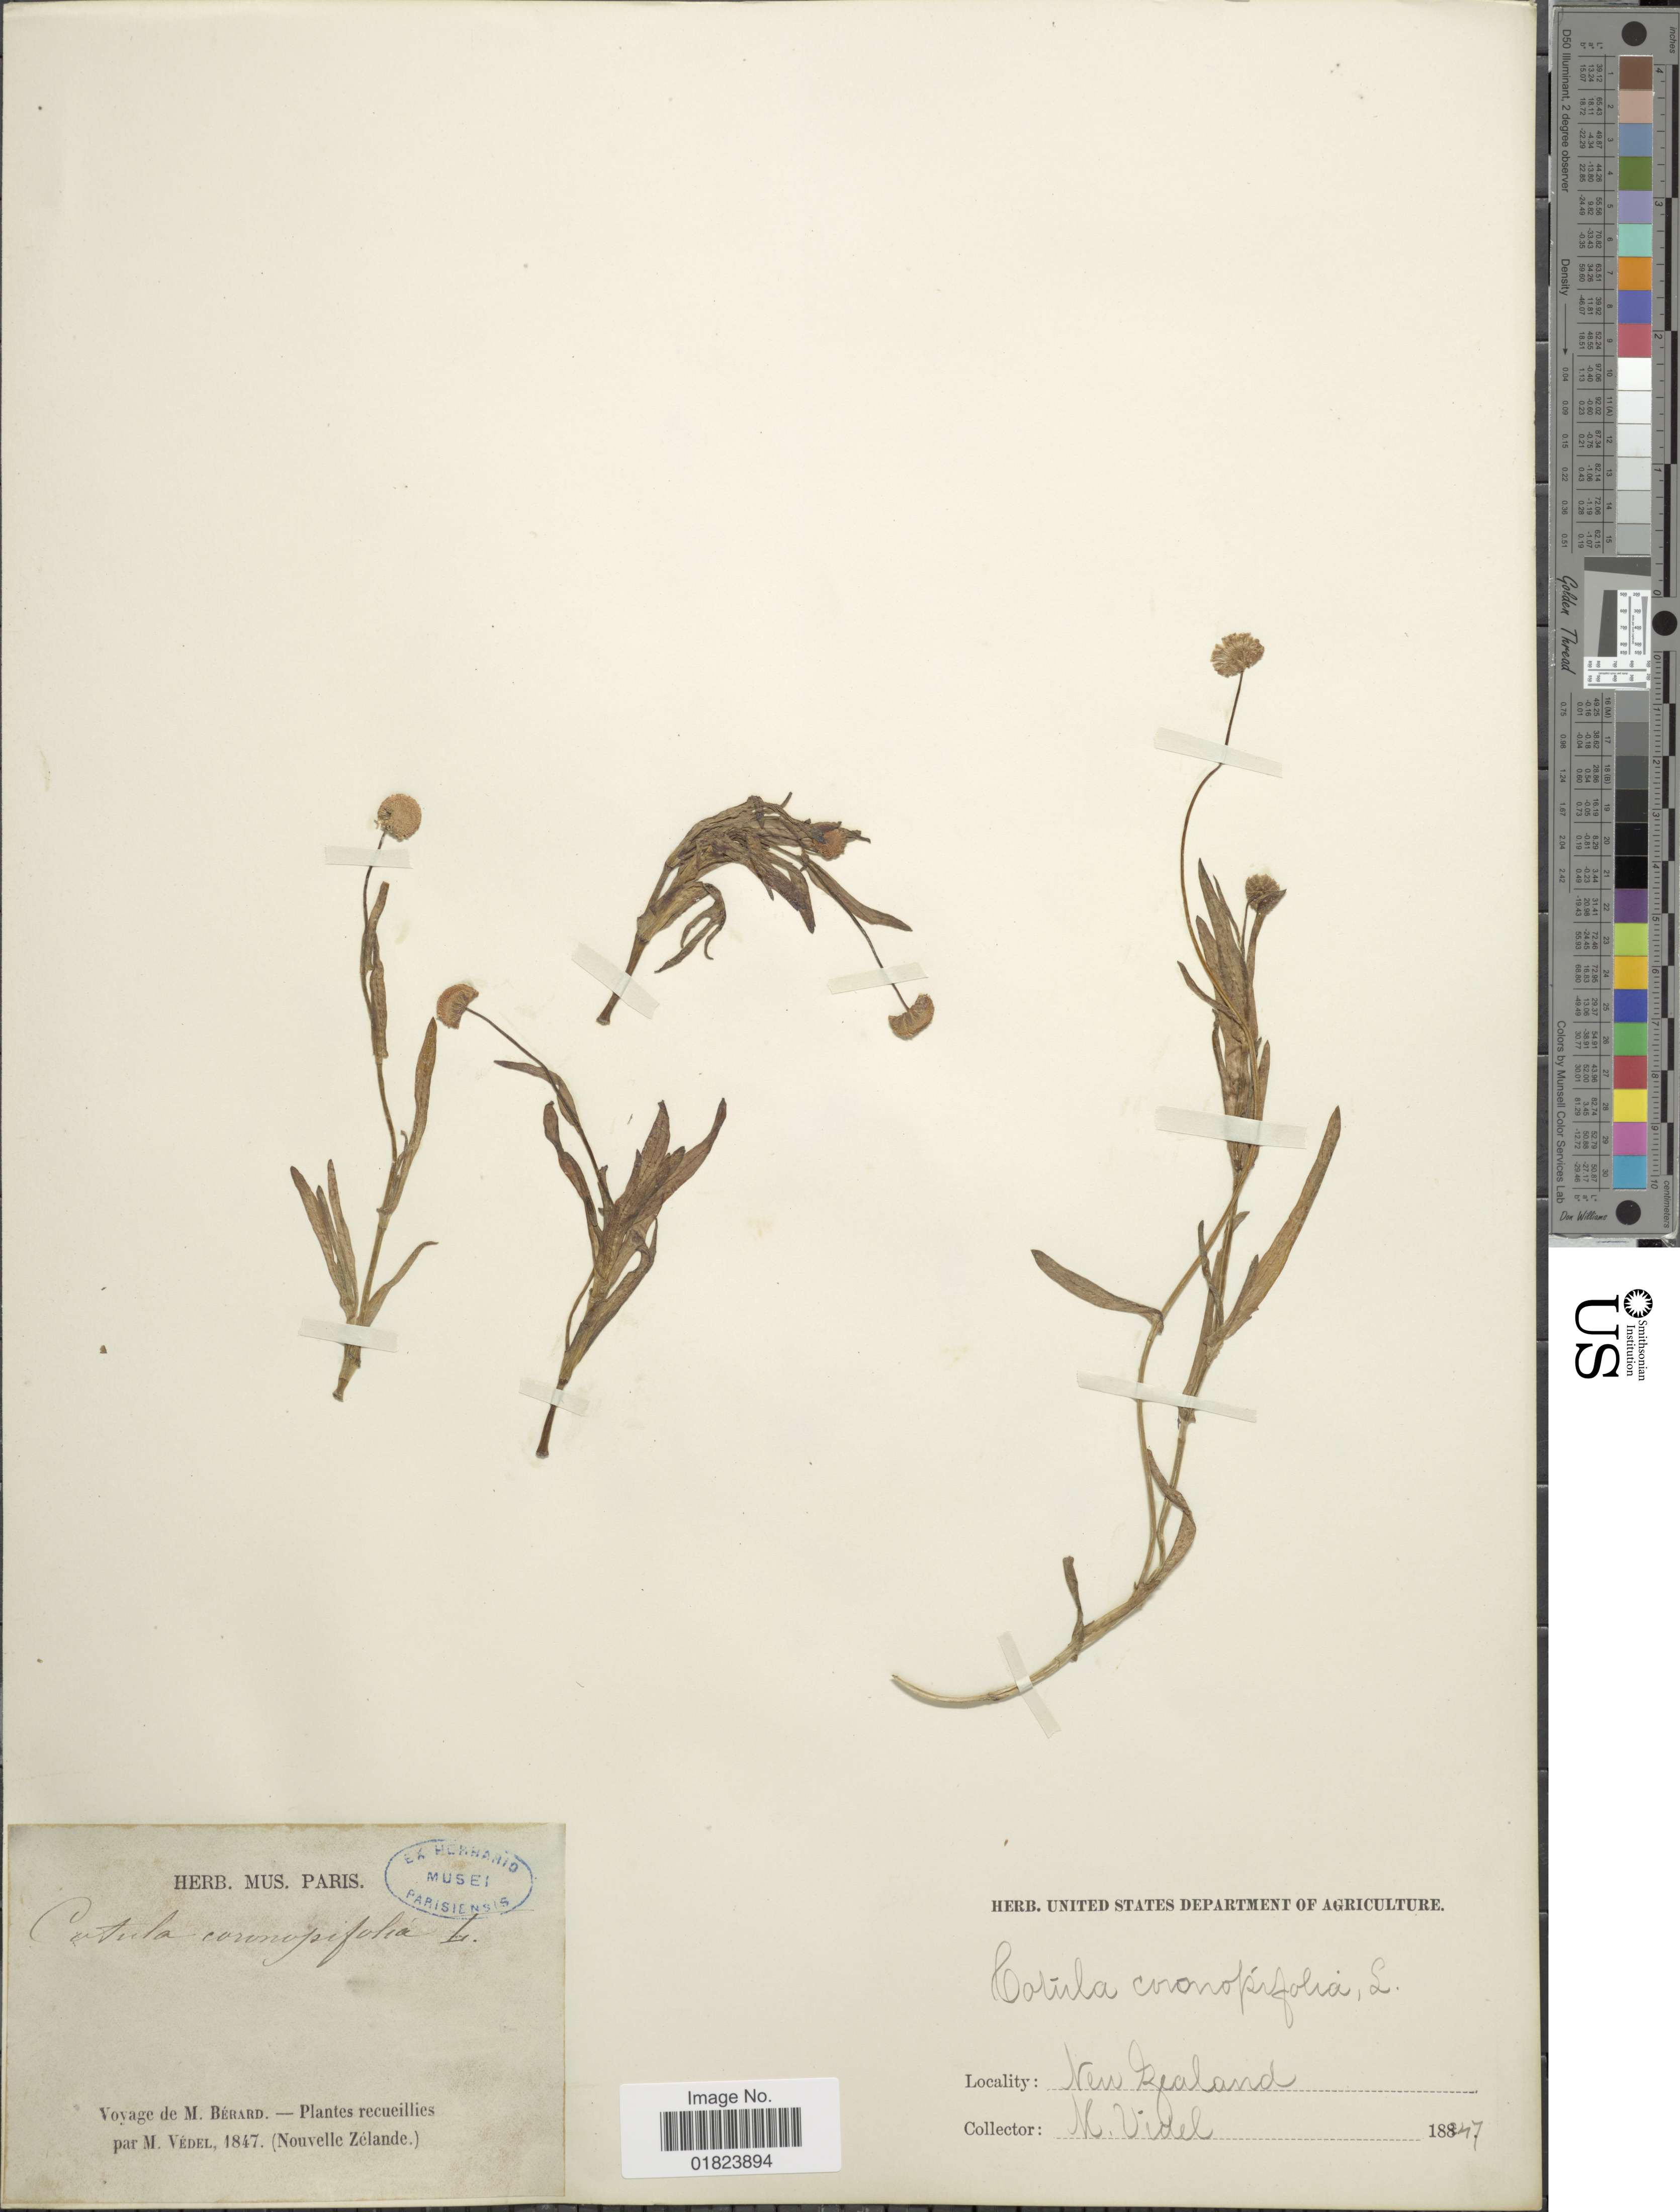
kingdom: Plantae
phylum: Tracheophyta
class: Magnoliopsida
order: Asterales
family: Asteraceae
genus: Cotula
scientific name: Cotula coronopifolia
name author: L.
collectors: M. Videl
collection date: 1847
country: New Zealand